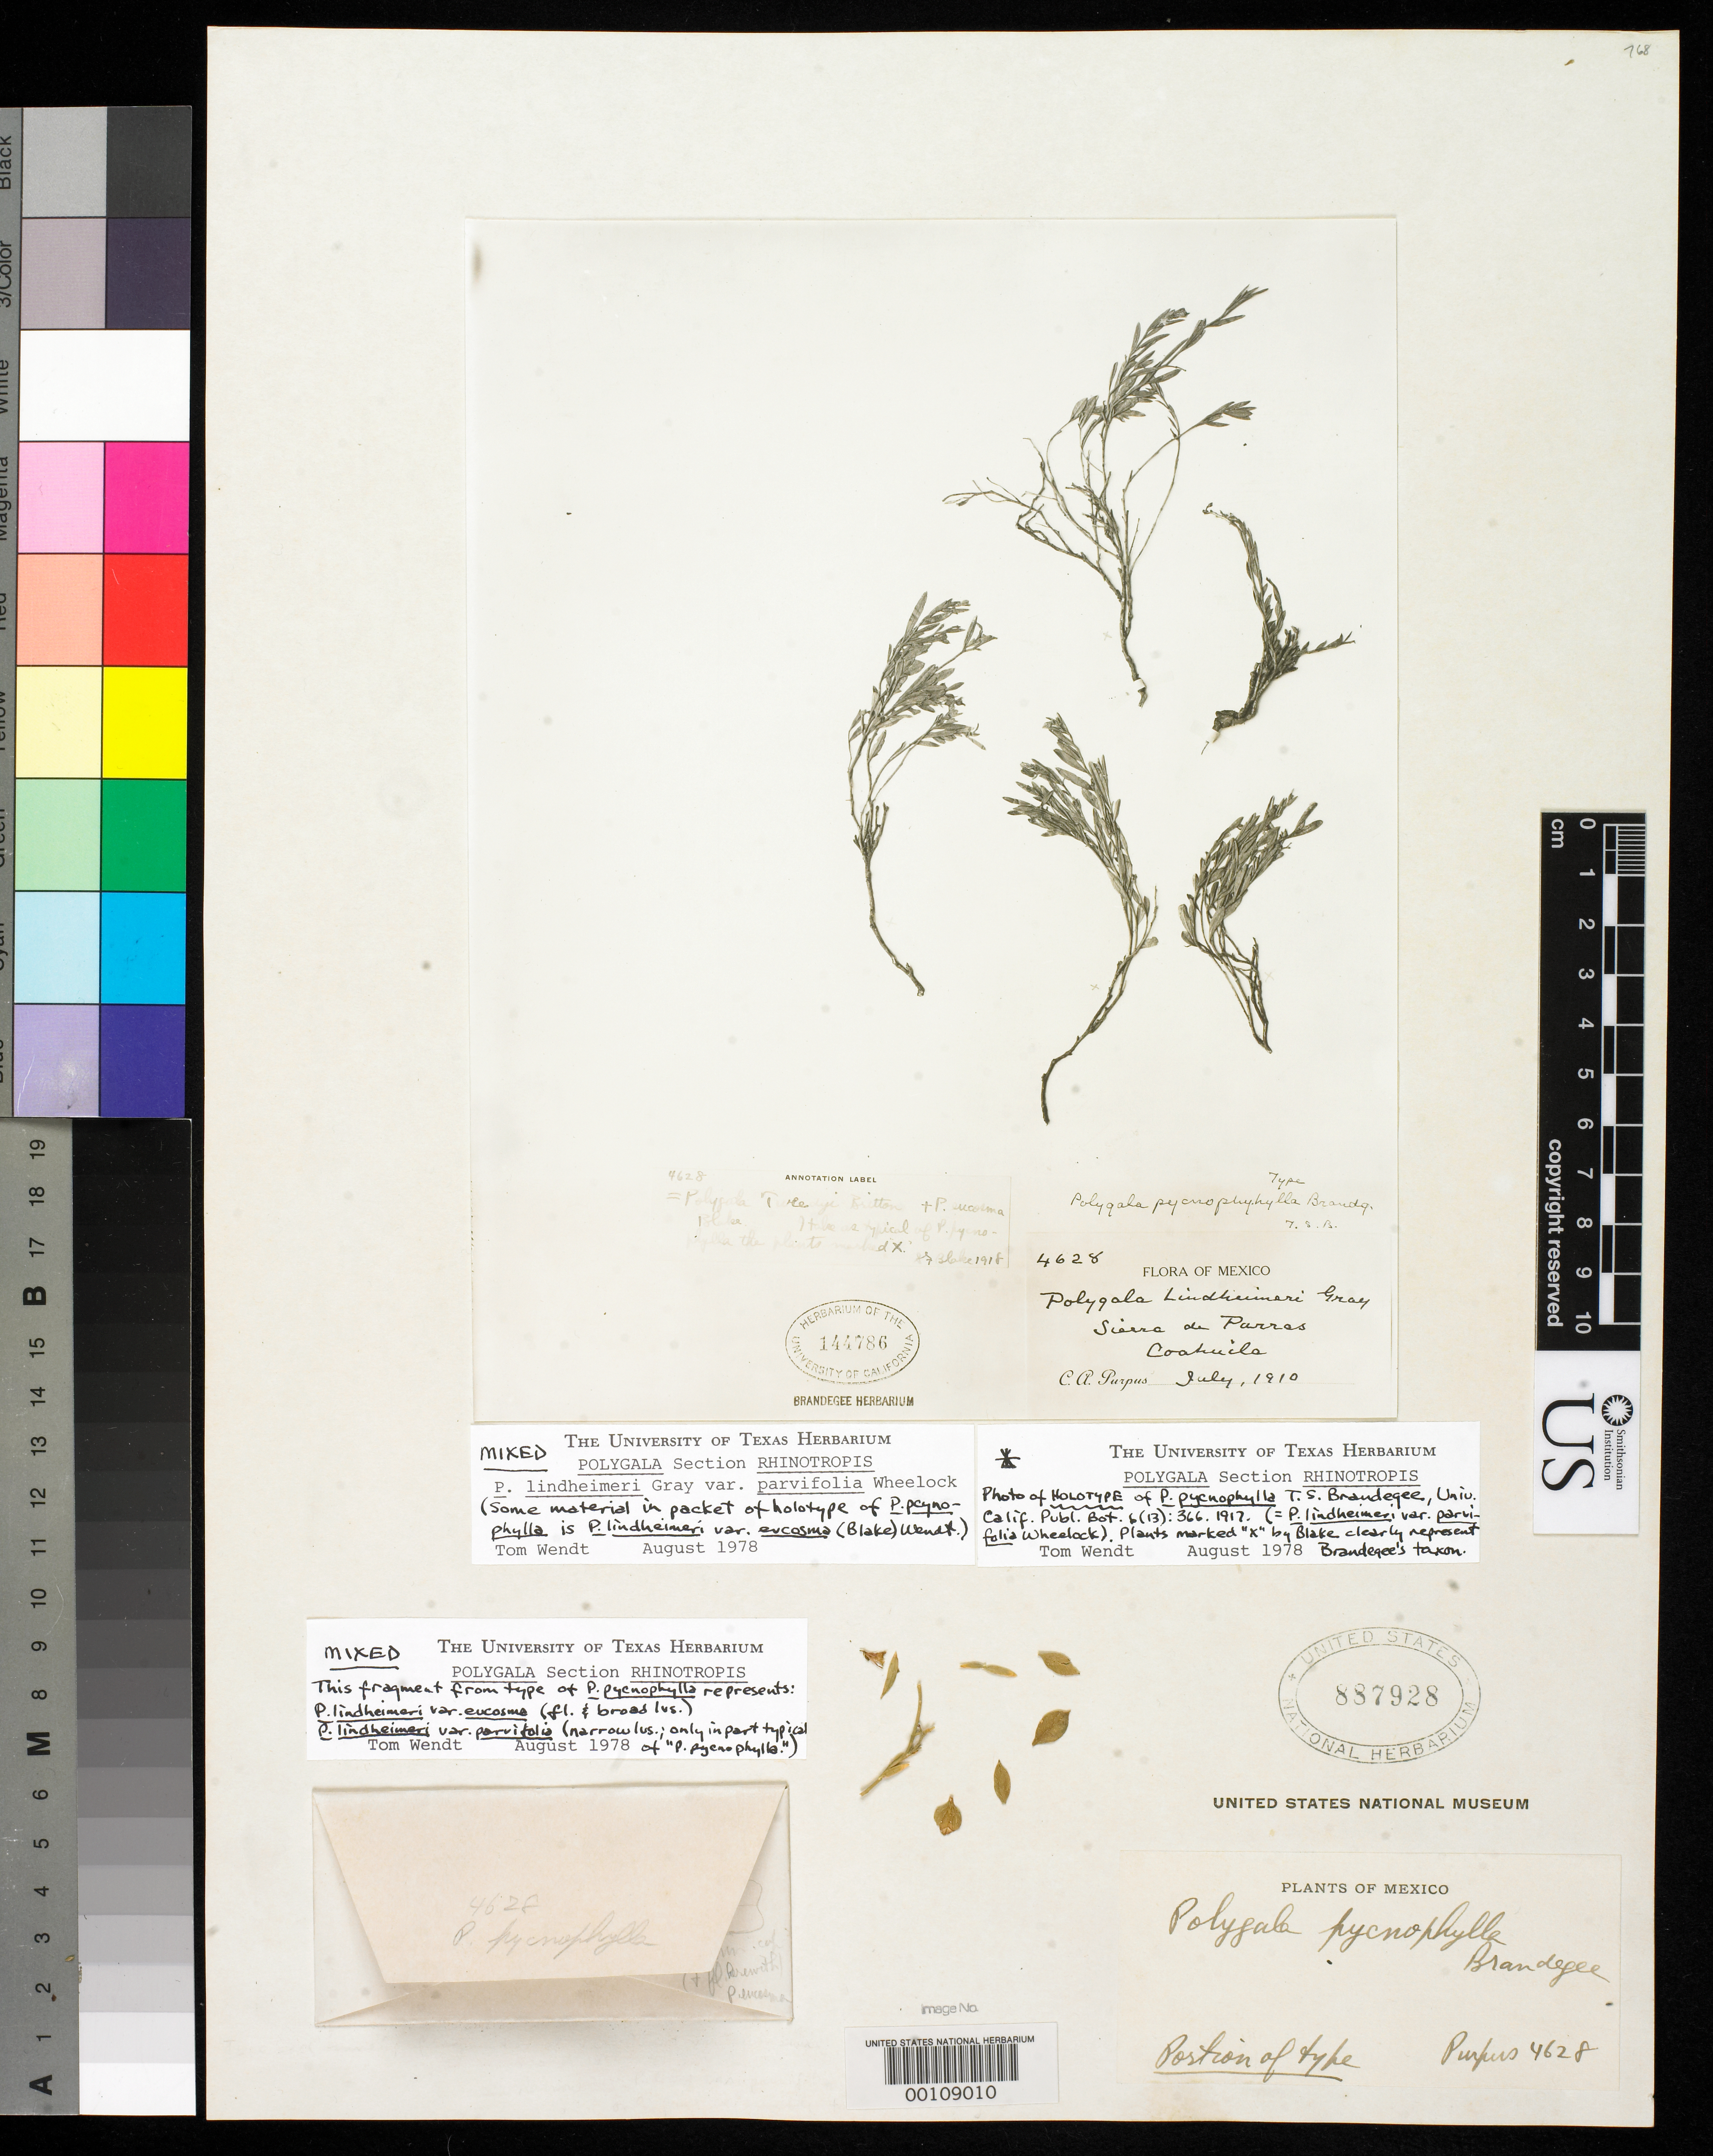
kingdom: Plantae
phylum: Tracheophyta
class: Magnoliopsida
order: Fabales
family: Polygalaceae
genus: Polygala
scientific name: Polygala pycnophylla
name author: Brandegee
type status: Isotype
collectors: C. A. Purpus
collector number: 4628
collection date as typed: Jul 1910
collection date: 1910-07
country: Mexico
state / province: Coahuila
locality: Sierra de Parras.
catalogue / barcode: US 887928